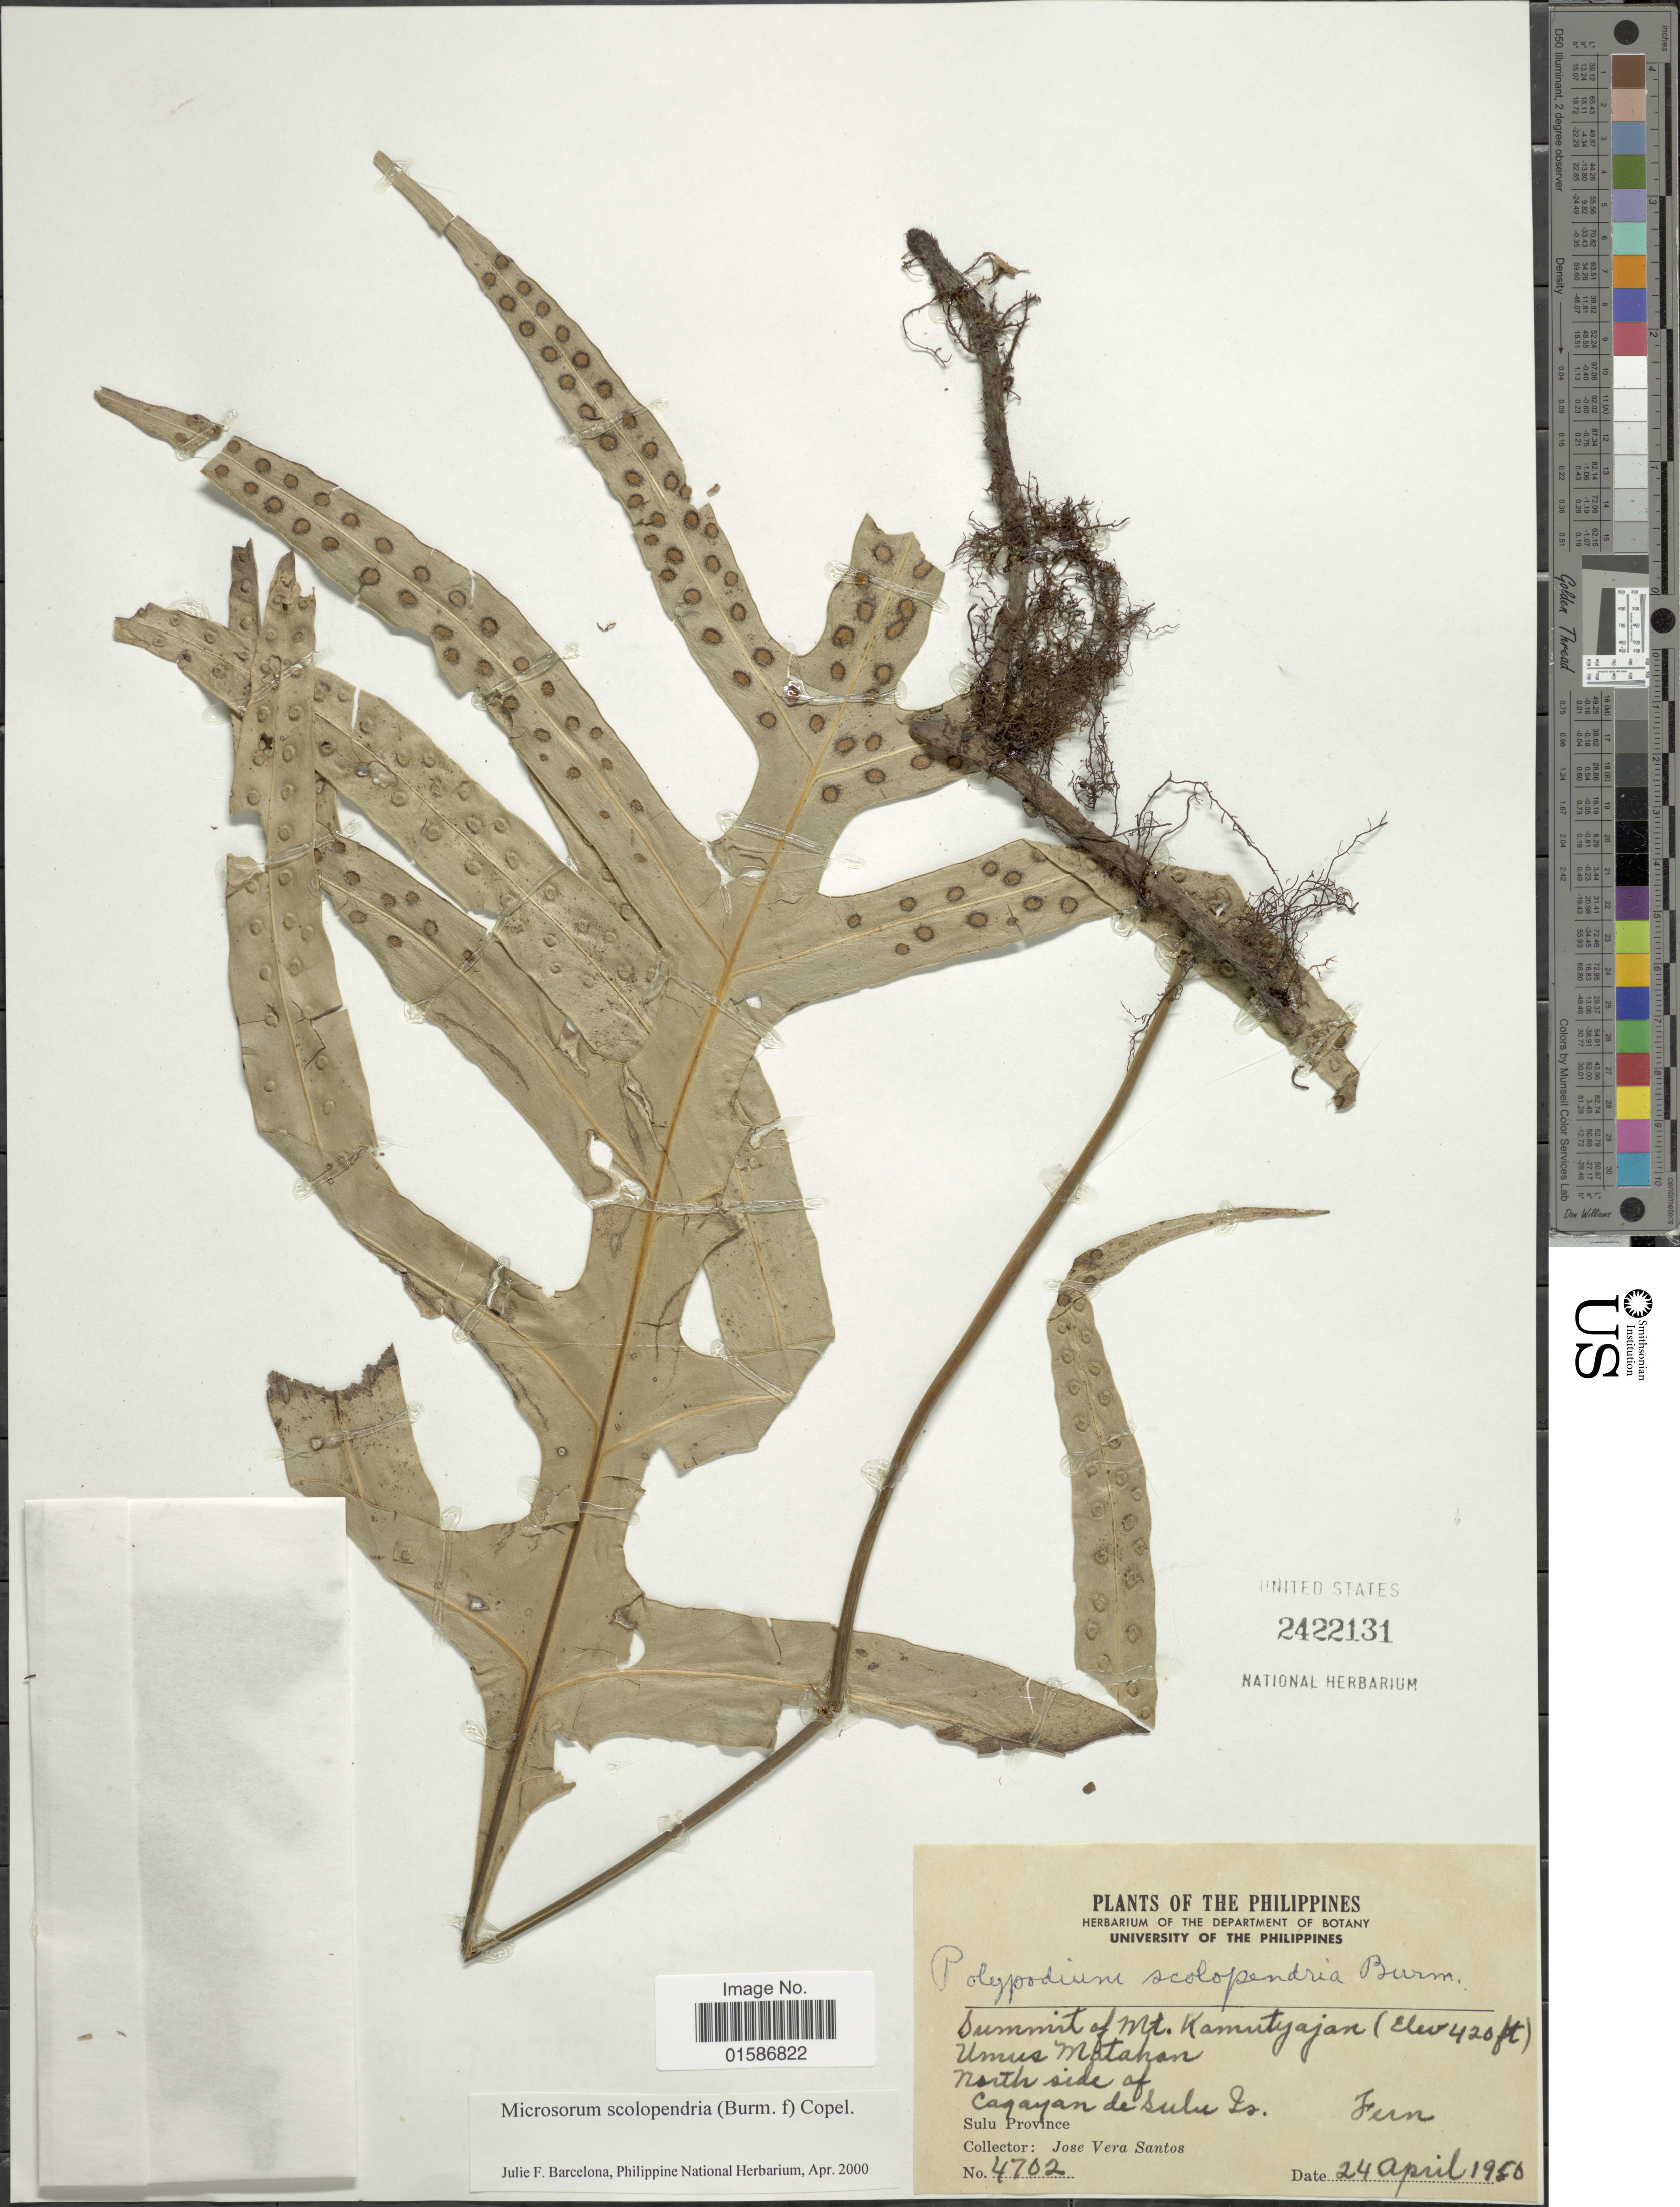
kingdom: Plantae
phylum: Tracheophyta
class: Polypodiopsida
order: Polypodiales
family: Polypodiaceae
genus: Microsorum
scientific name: Microsorum scolopendria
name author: (Burm. f.) Copel.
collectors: J. V. Santos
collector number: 4702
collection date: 1950-04-24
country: Philippines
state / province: Muslim Mindanao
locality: Summit of Mt Kamutyajan, Umus matahan, North side of Cagayan de Sulu Is, Sulu Province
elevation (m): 128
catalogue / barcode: US 2422131